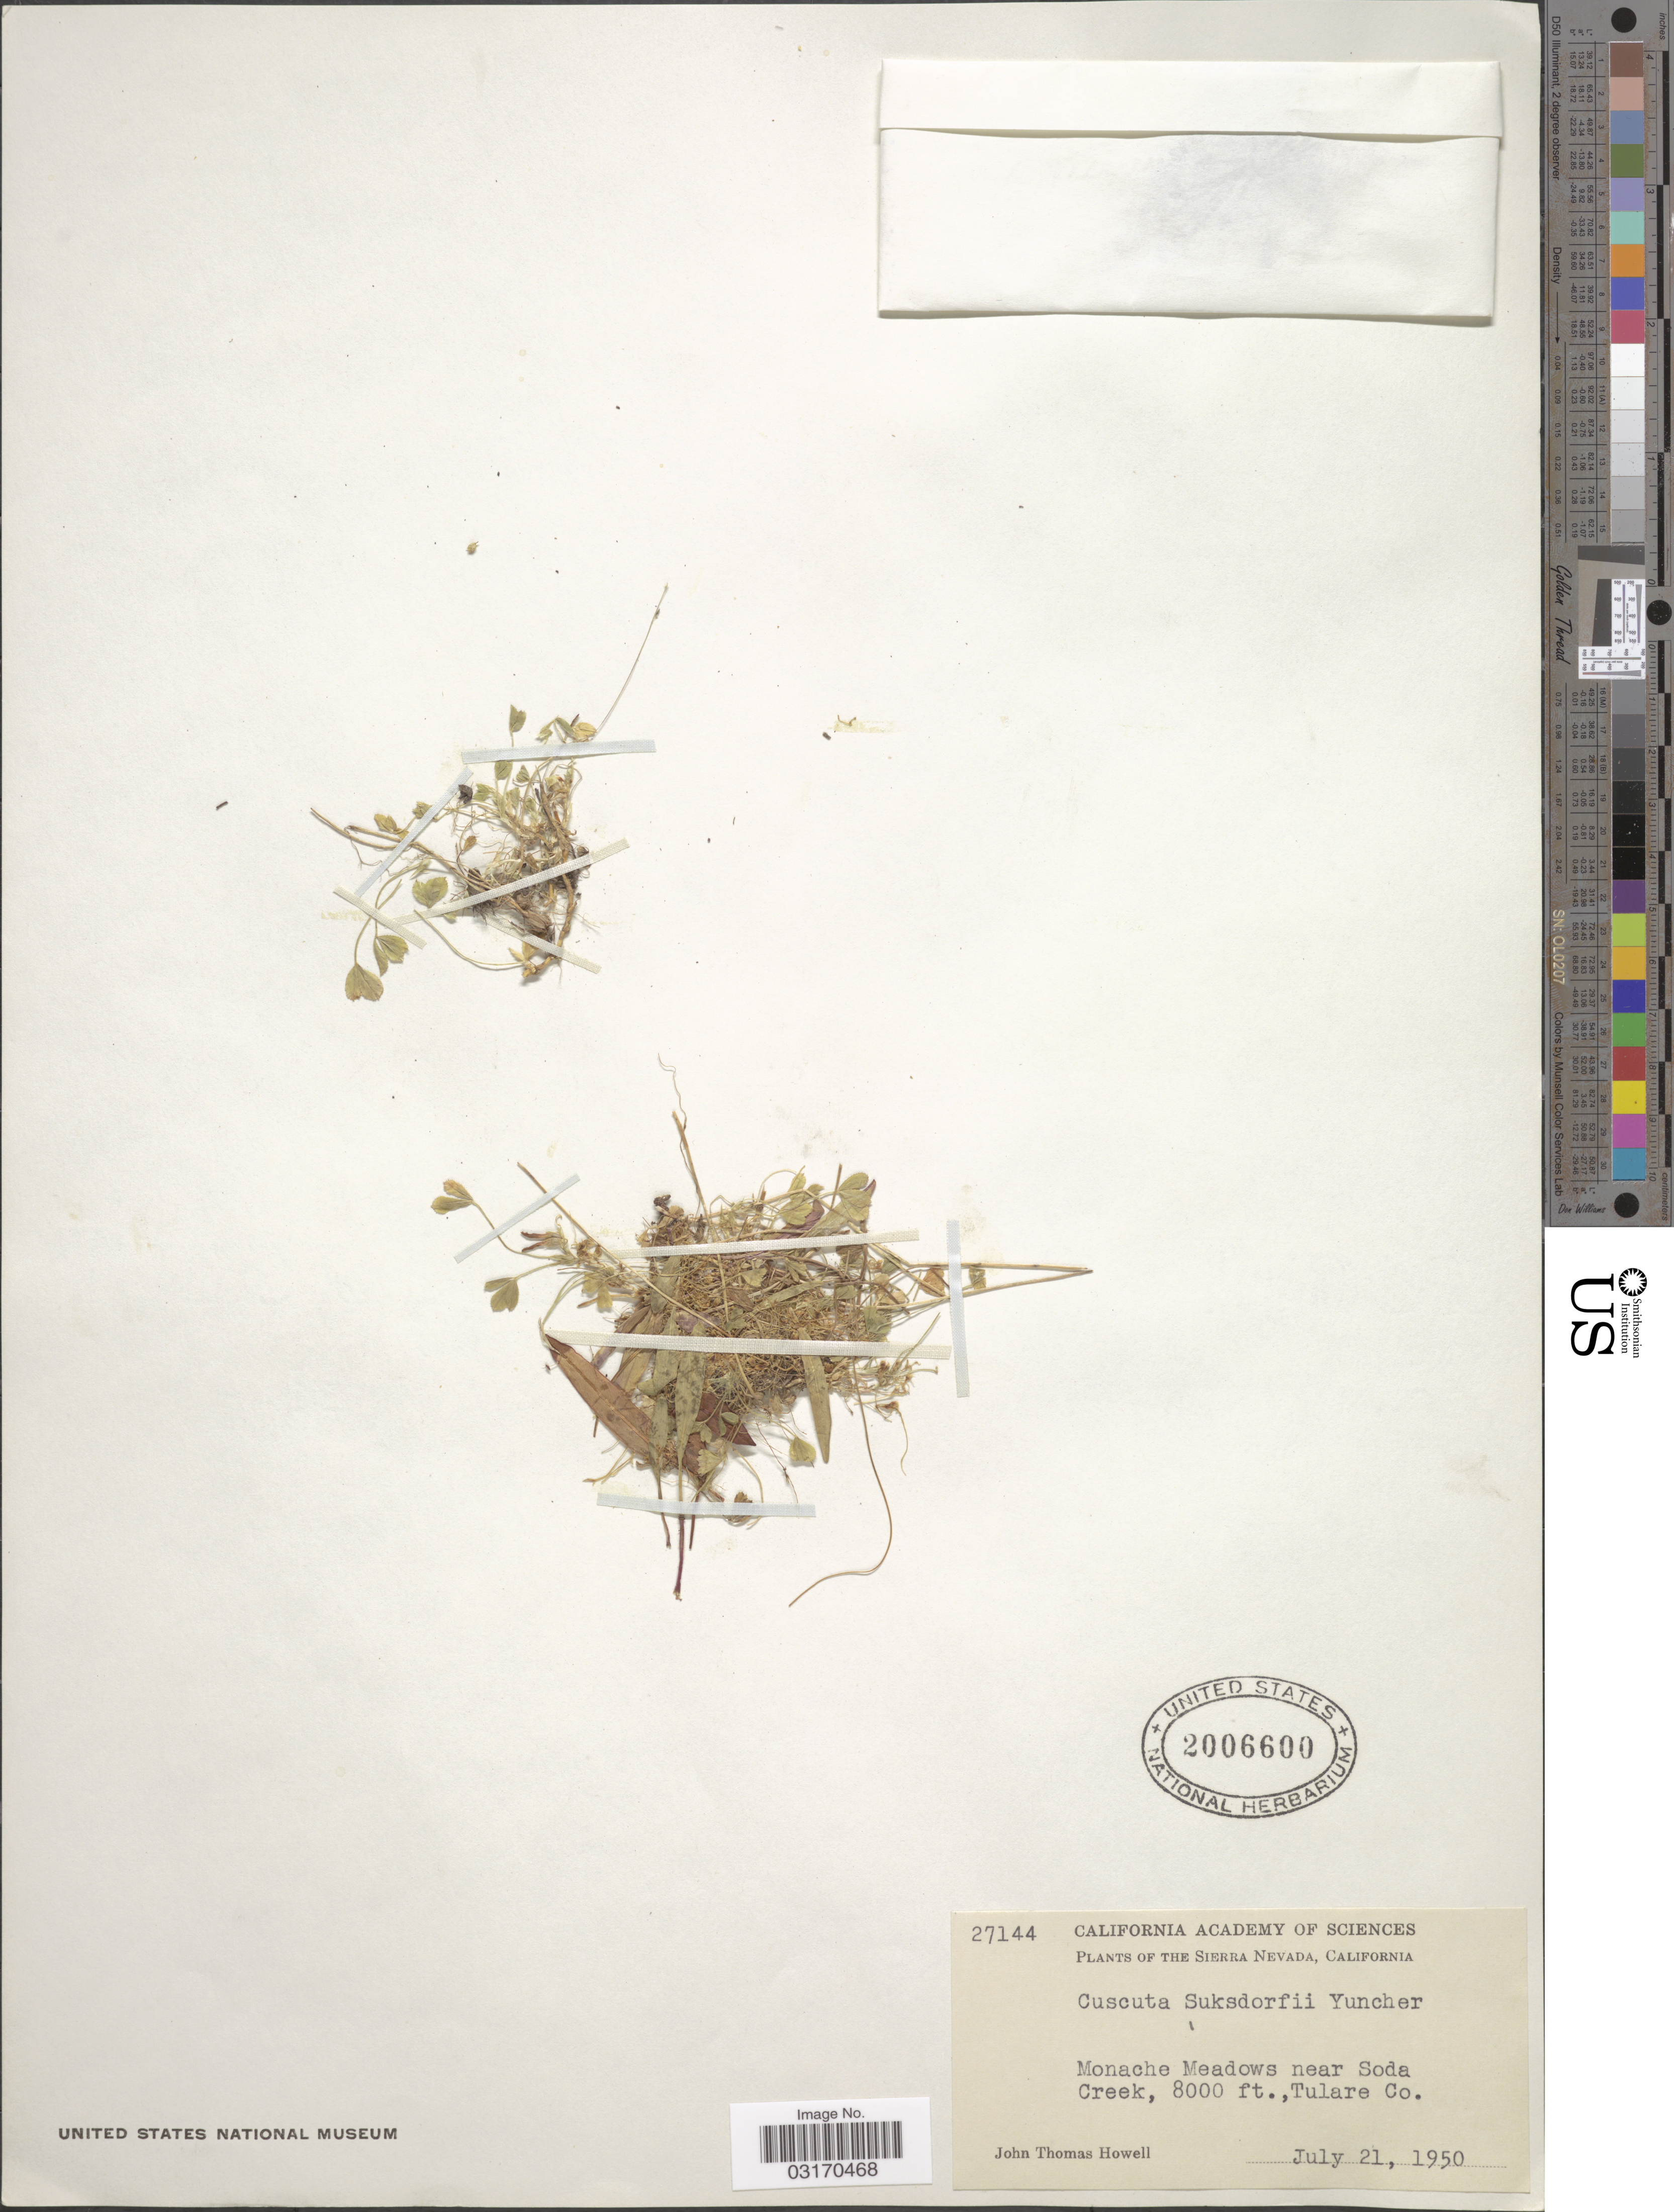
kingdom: Plantae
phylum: Tracheophyta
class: Magnoliopsida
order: Solanales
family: Convolvulaceae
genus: Cuscuta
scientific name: Cuscuta suksdorfii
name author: Yunck.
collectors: J. T. Howell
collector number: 27144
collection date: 1950-07-21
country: United States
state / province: California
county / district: Tulare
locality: The Sierra Nevada, Monache Meadows near Soda Creek., Tulare Co.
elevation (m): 2438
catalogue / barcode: US 2006600